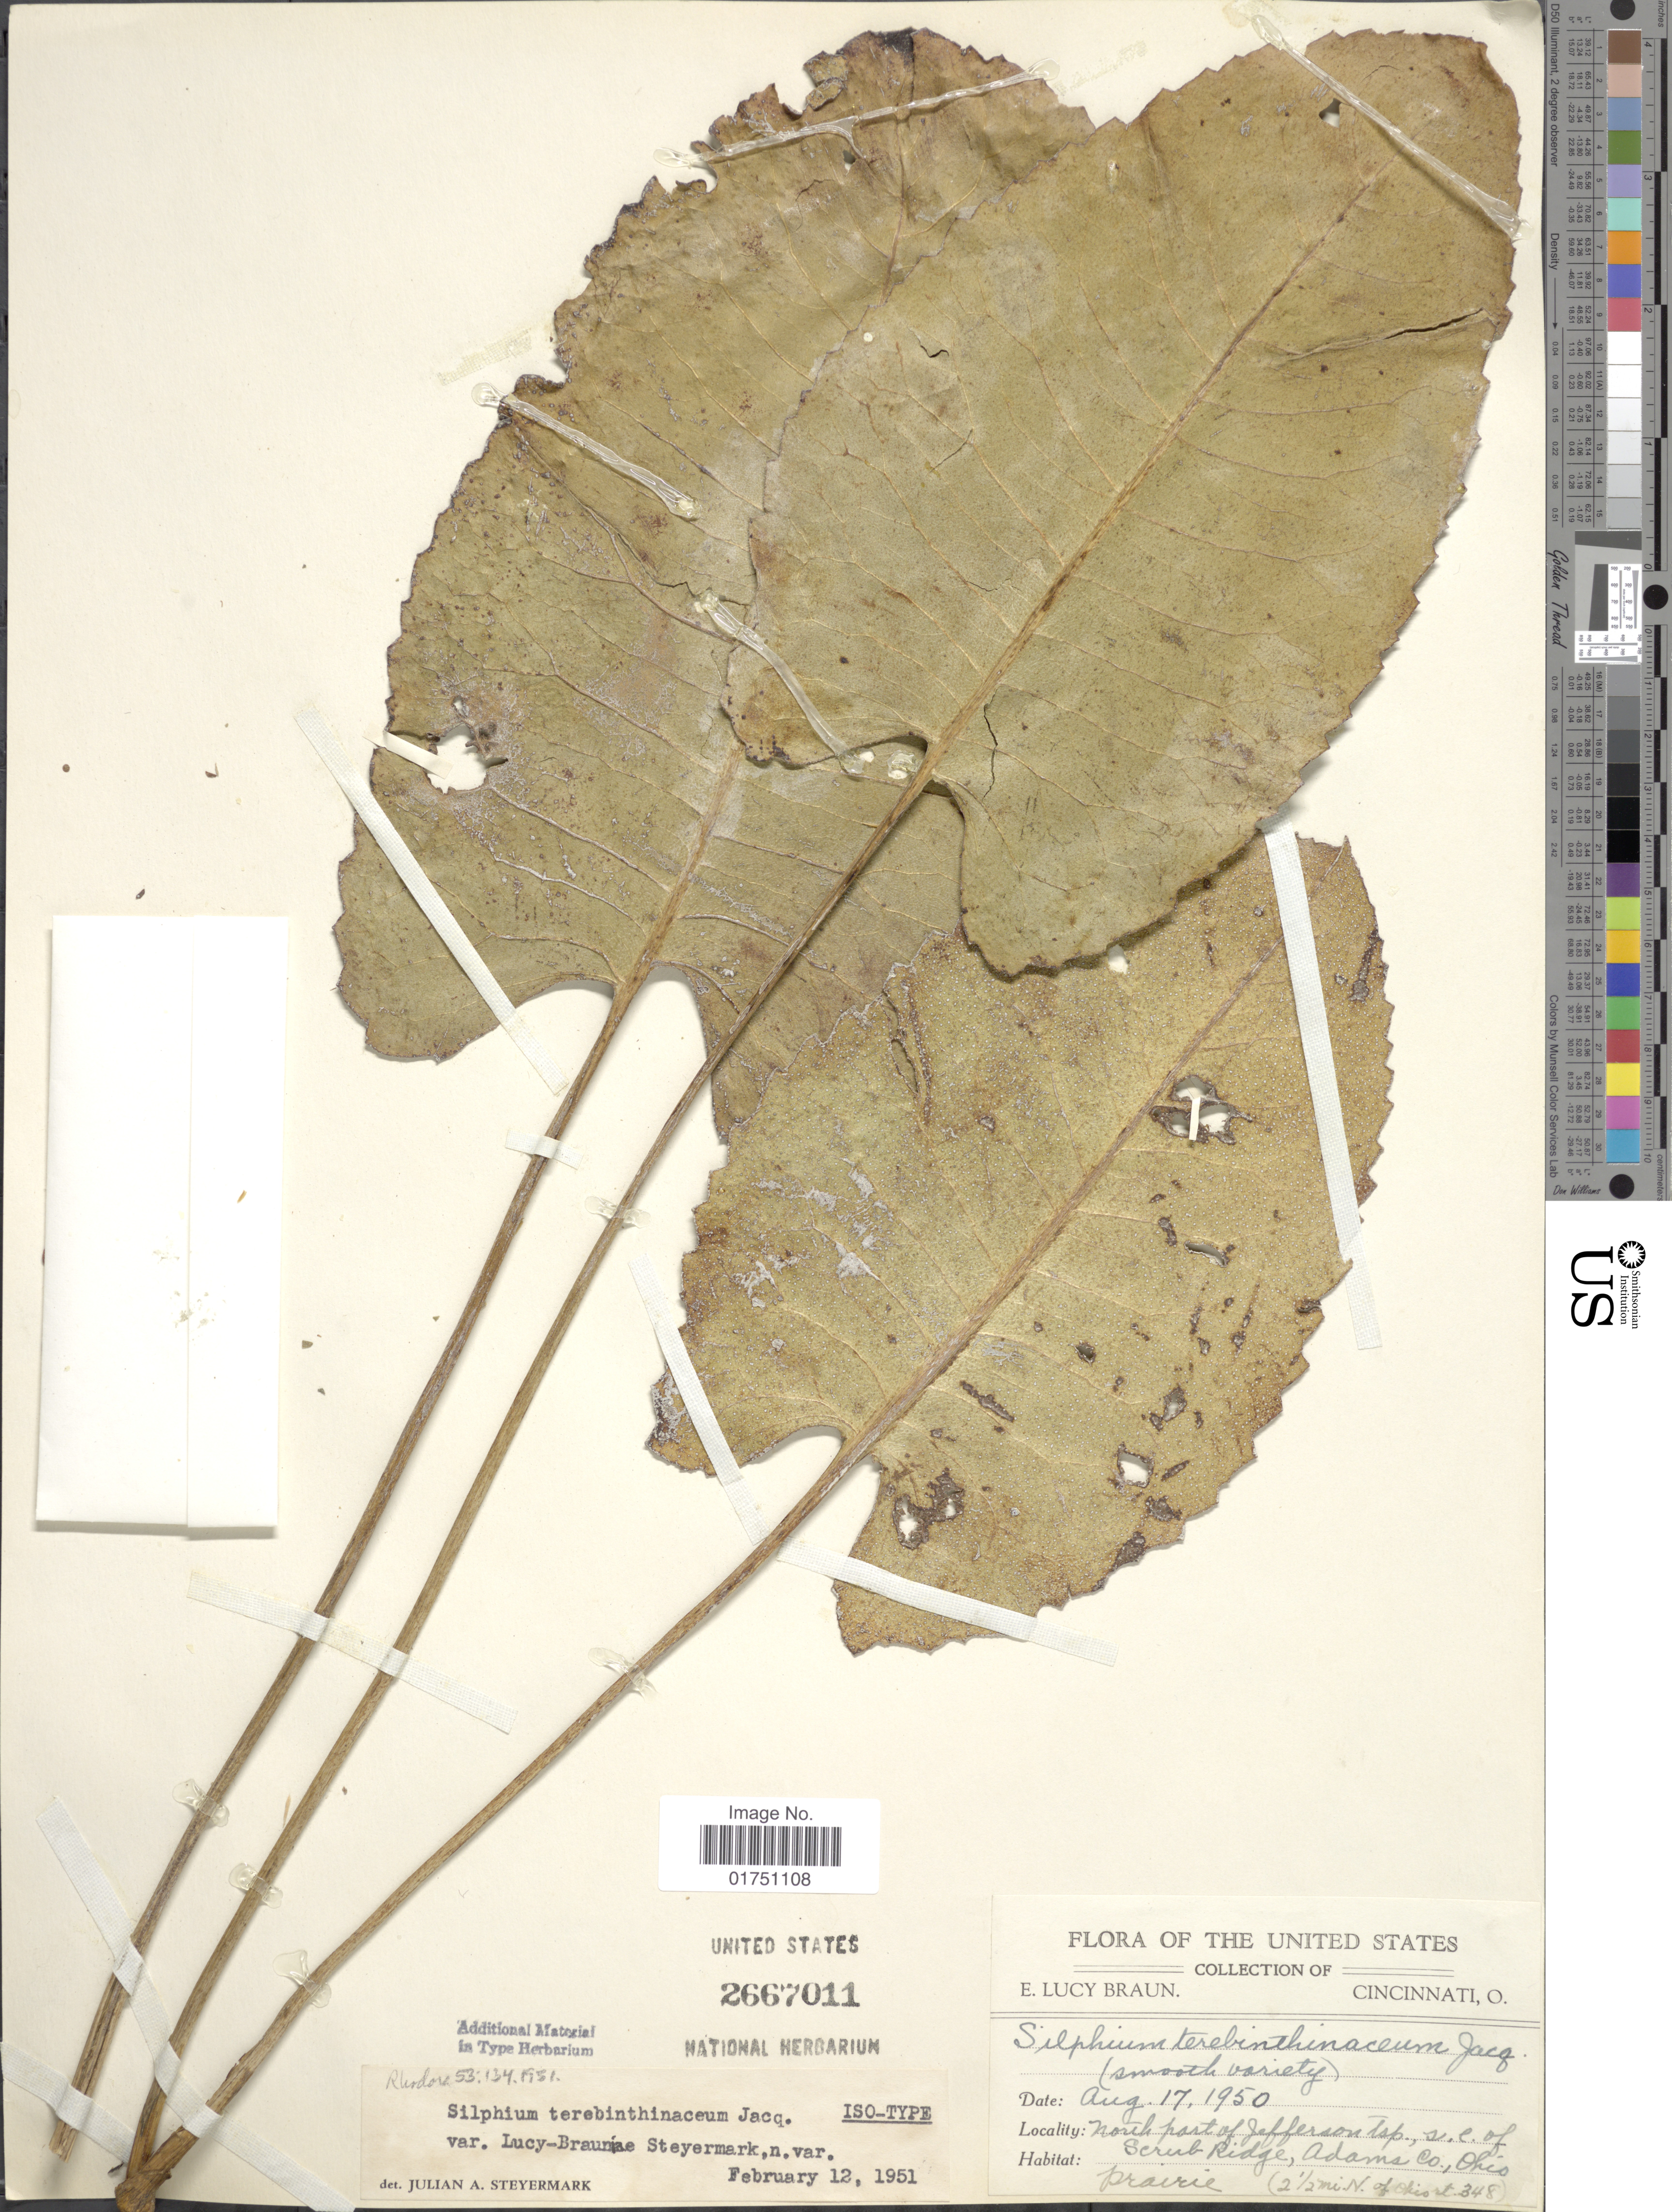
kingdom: Plantae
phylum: Tracheophyta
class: Magnoliopsida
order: Asterales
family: Asteraceae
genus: Silphium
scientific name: Silphium terebinthinaceum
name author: Jacq.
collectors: E. L. Braun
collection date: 1950-08-17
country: United States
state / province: Ohio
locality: North part of Jefferson Tsp, s.e. of Scrub Ridge, Adams Co., Ohio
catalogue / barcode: US 2667011